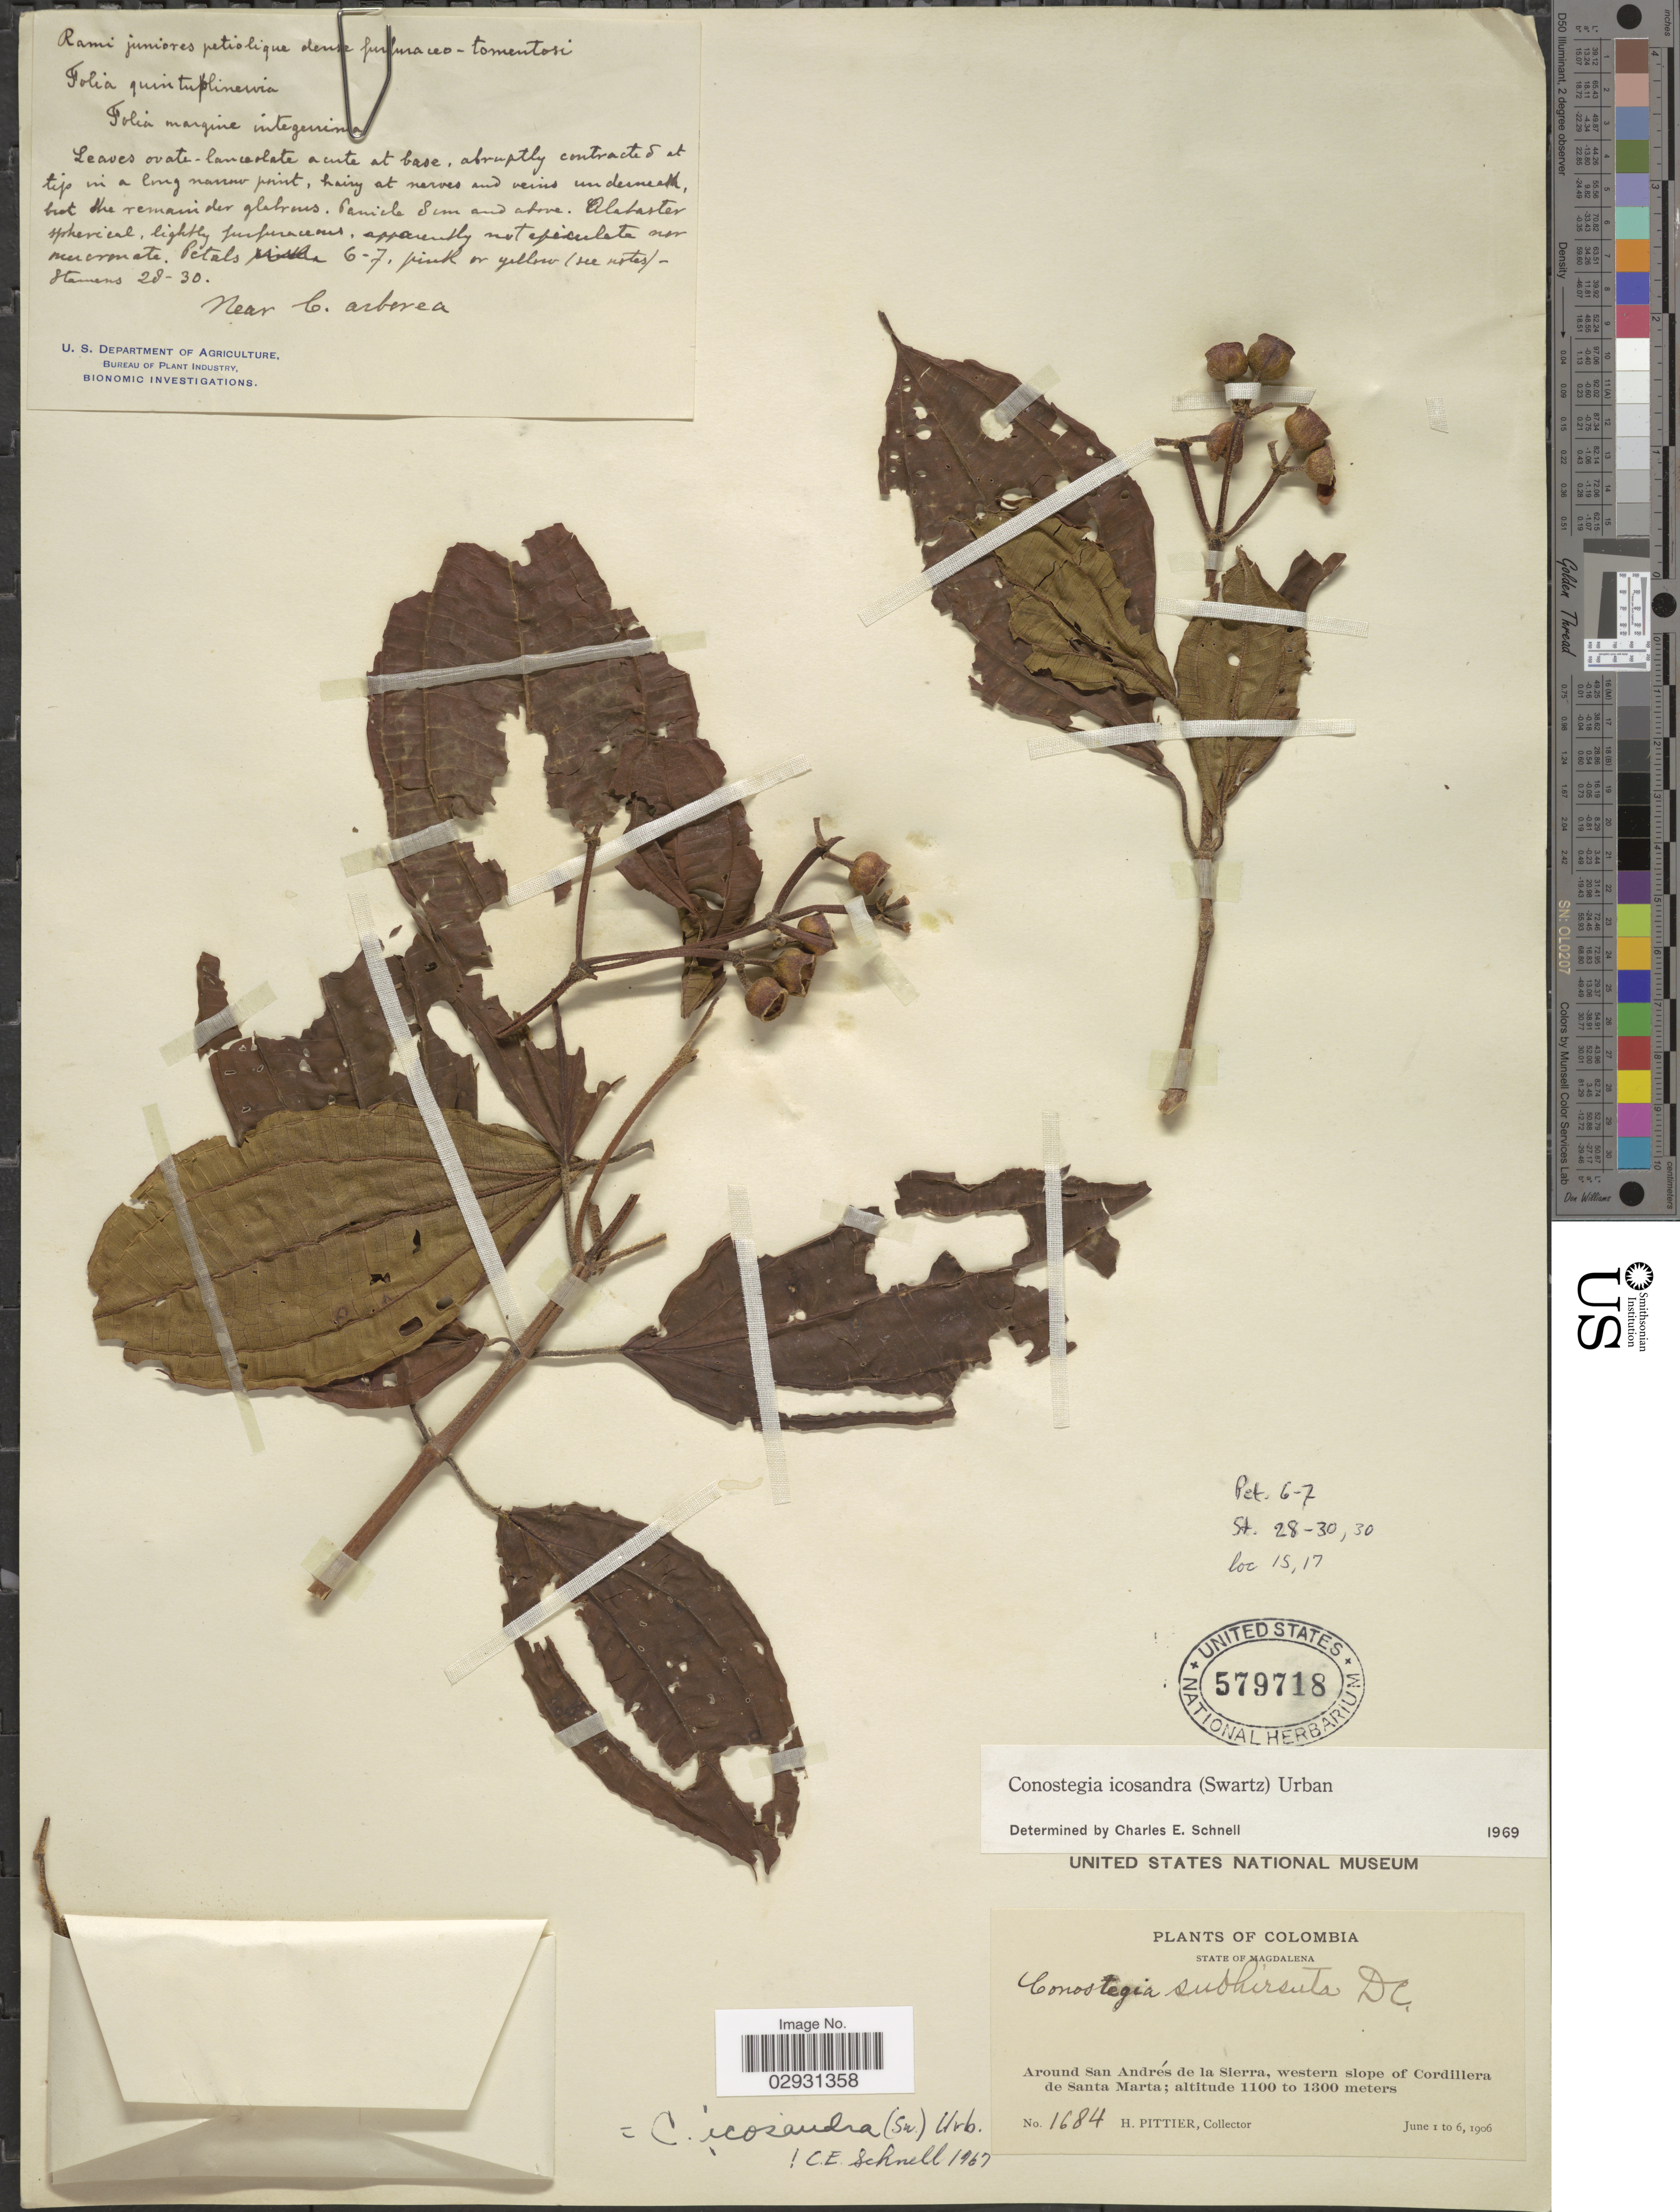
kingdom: Plantae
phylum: Tracheophyta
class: Magnoliopsida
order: Myrtales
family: Melastomataceae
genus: Conostegia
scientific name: Conostegia icosandra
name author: (Sw.) Urb.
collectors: H. F. Pittier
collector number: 1684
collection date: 1906-06-01/1906-06-06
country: Colombia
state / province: Magdalena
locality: Around San Andrés de la Sierra, western slope of Cordillera de Santa Marta.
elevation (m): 1100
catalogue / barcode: US 579718